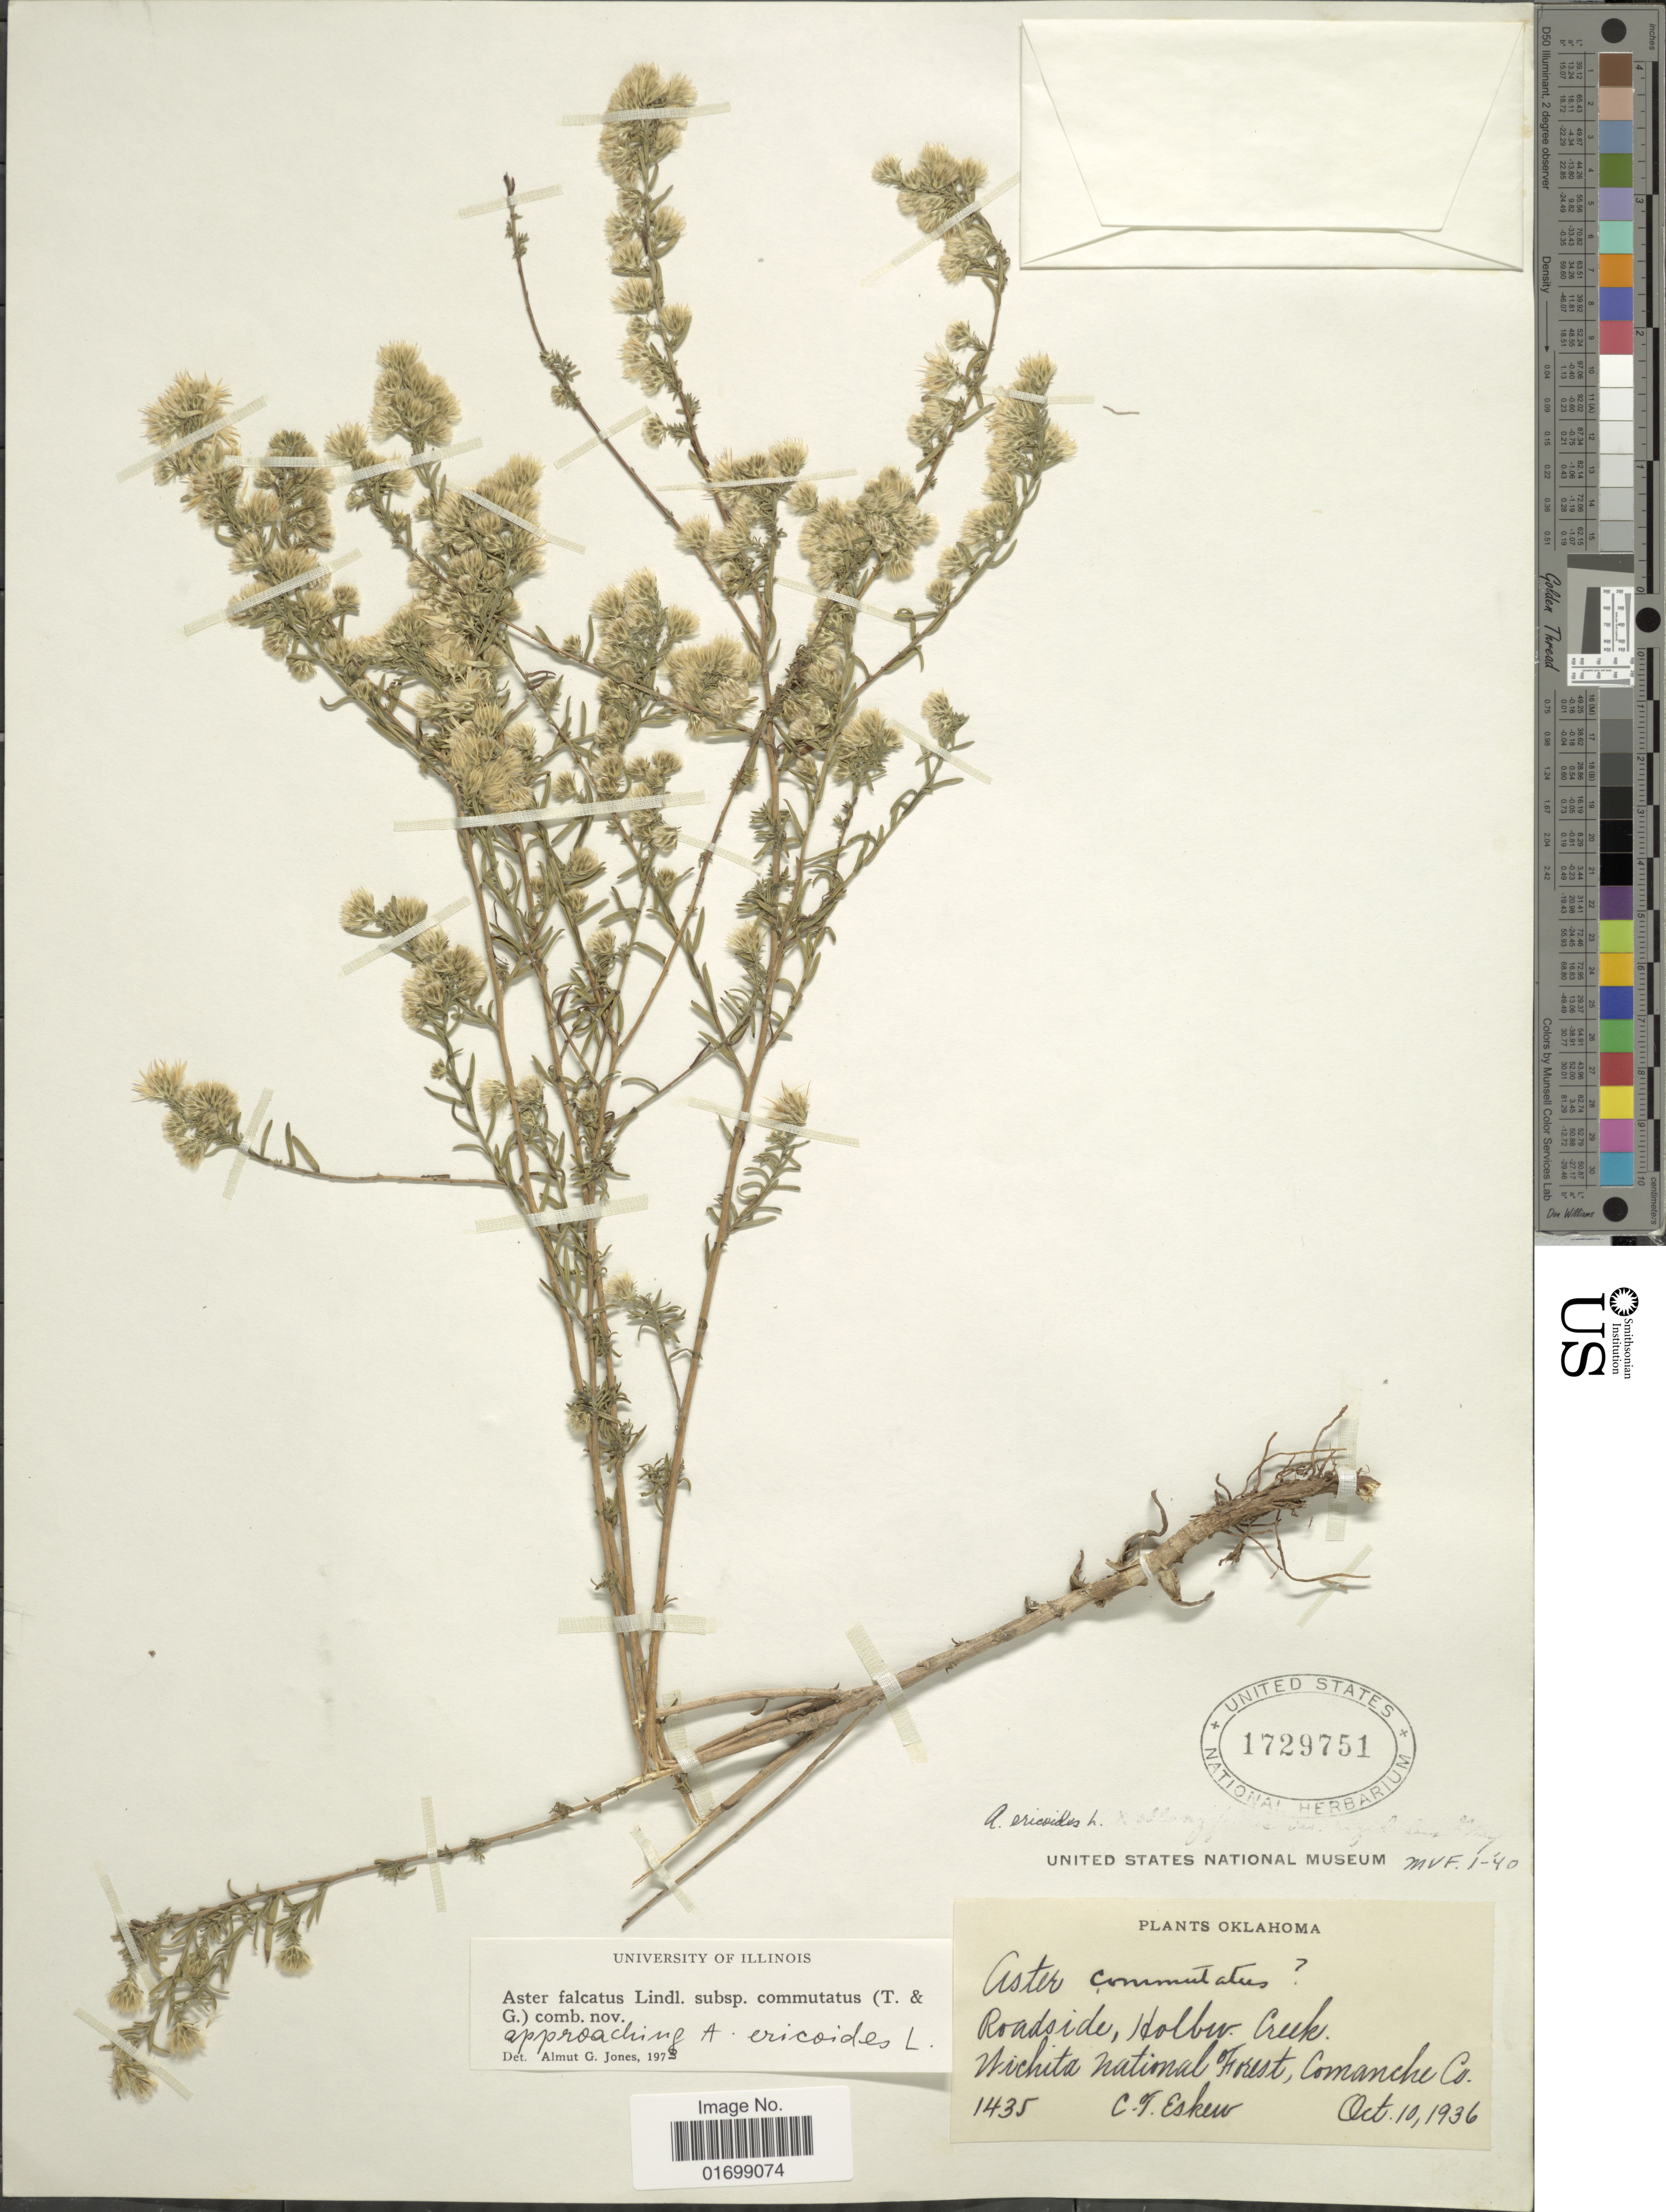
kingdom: Plantae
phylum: Tracheophyta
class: Magnoliopsida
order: Asterales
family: Asteraceae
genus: Symphyotrichum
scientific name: Symphyotrichum falcatum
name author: (Lindl. ex Lindl.) G.L. Nesom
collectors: C. Eskew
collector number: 1435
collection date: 1936-10-10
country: United States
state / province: Oklahoma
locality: Roadside, Holber Creek, Wichita National Forest, Comanche Co.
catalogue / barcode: US 1729751